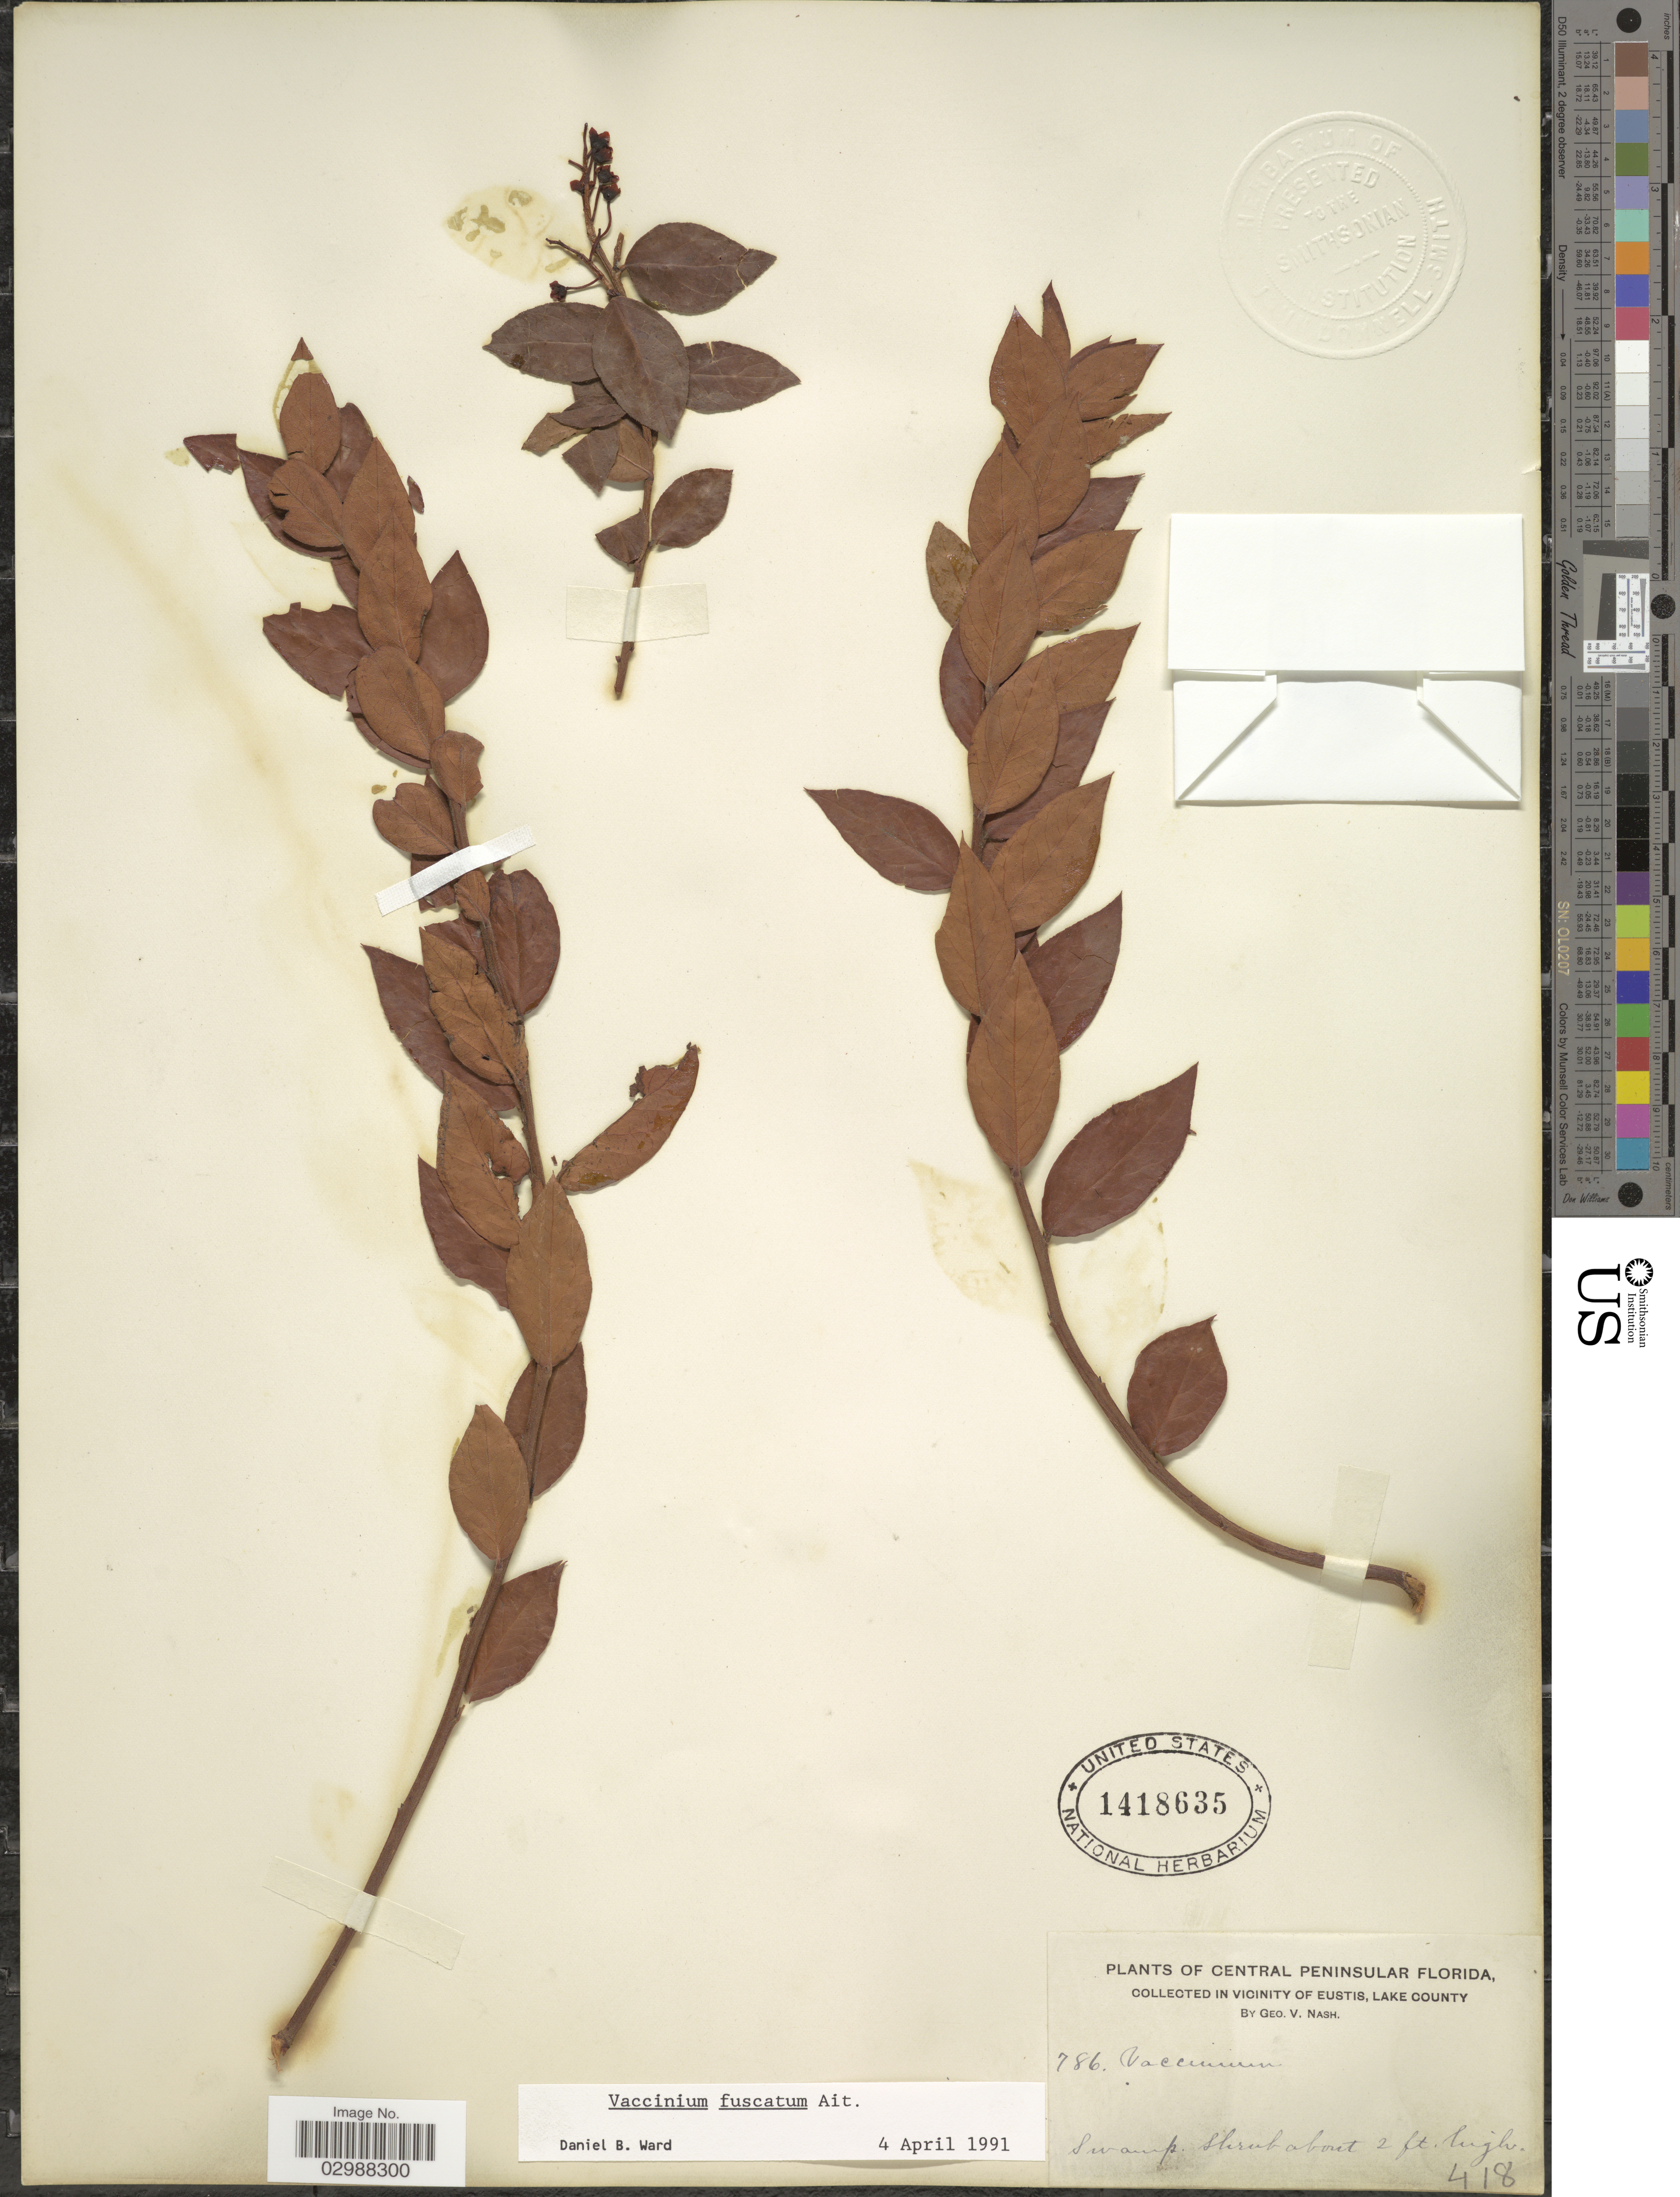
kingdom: Plantae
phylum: Tracheophyta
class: Magnoliopsida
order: Ericales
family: Ericaceae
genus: Vaccinium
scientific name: Vaccinium fuscatum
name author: Aiton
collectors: G. V. Nash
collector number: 786/418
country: United States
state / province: Florida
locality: Central Peninsular Florida. In vicinity of Eustis, Lake County.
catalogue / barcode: US 1418635